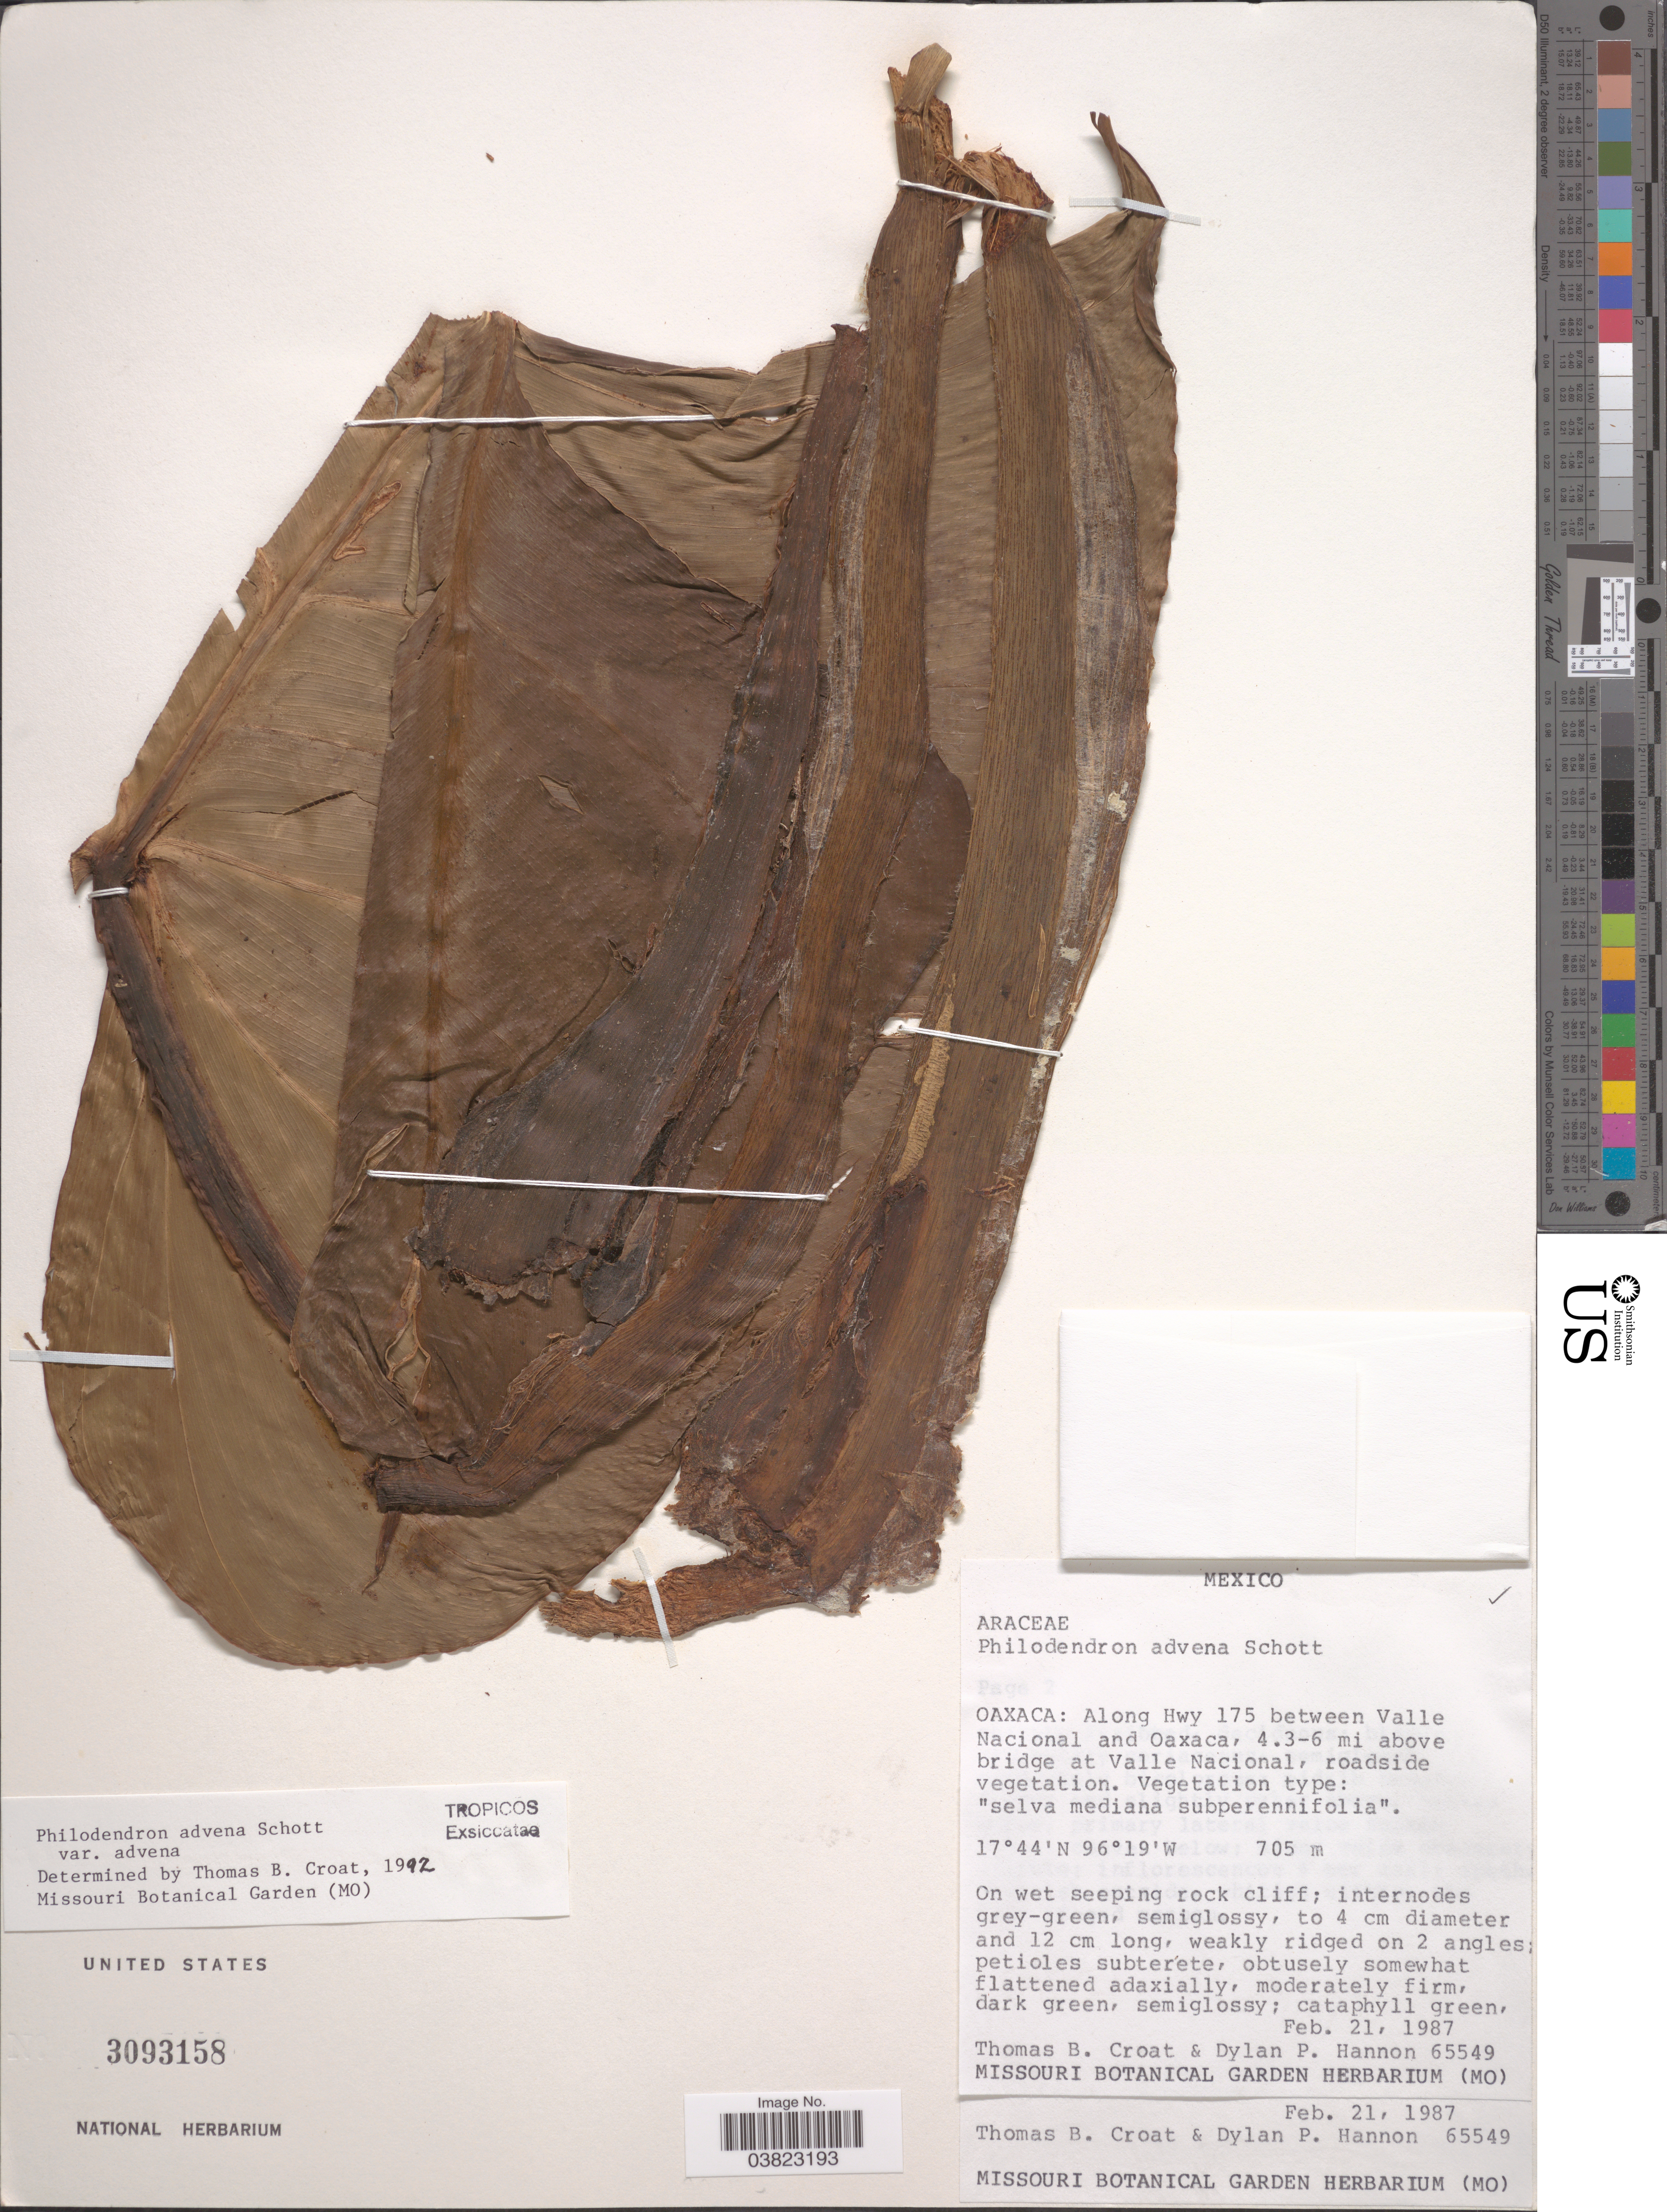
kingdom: Plantae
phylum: Tracheophyta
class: Liliopsida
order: Alismatales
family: Araceae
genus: Philodendron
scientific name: Philodendron advena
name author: Schott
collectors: T. B. Croat & D. Hannon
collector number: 65549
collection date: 1987-02-21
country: Mexico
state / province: Oaxaca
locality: Along Hwy 175 between Valle Nacional and Oaxaca, 4.3-6 mi above bridge at Valle Nacional, roadside vegetation.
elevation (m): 705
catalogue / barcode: US 3093158